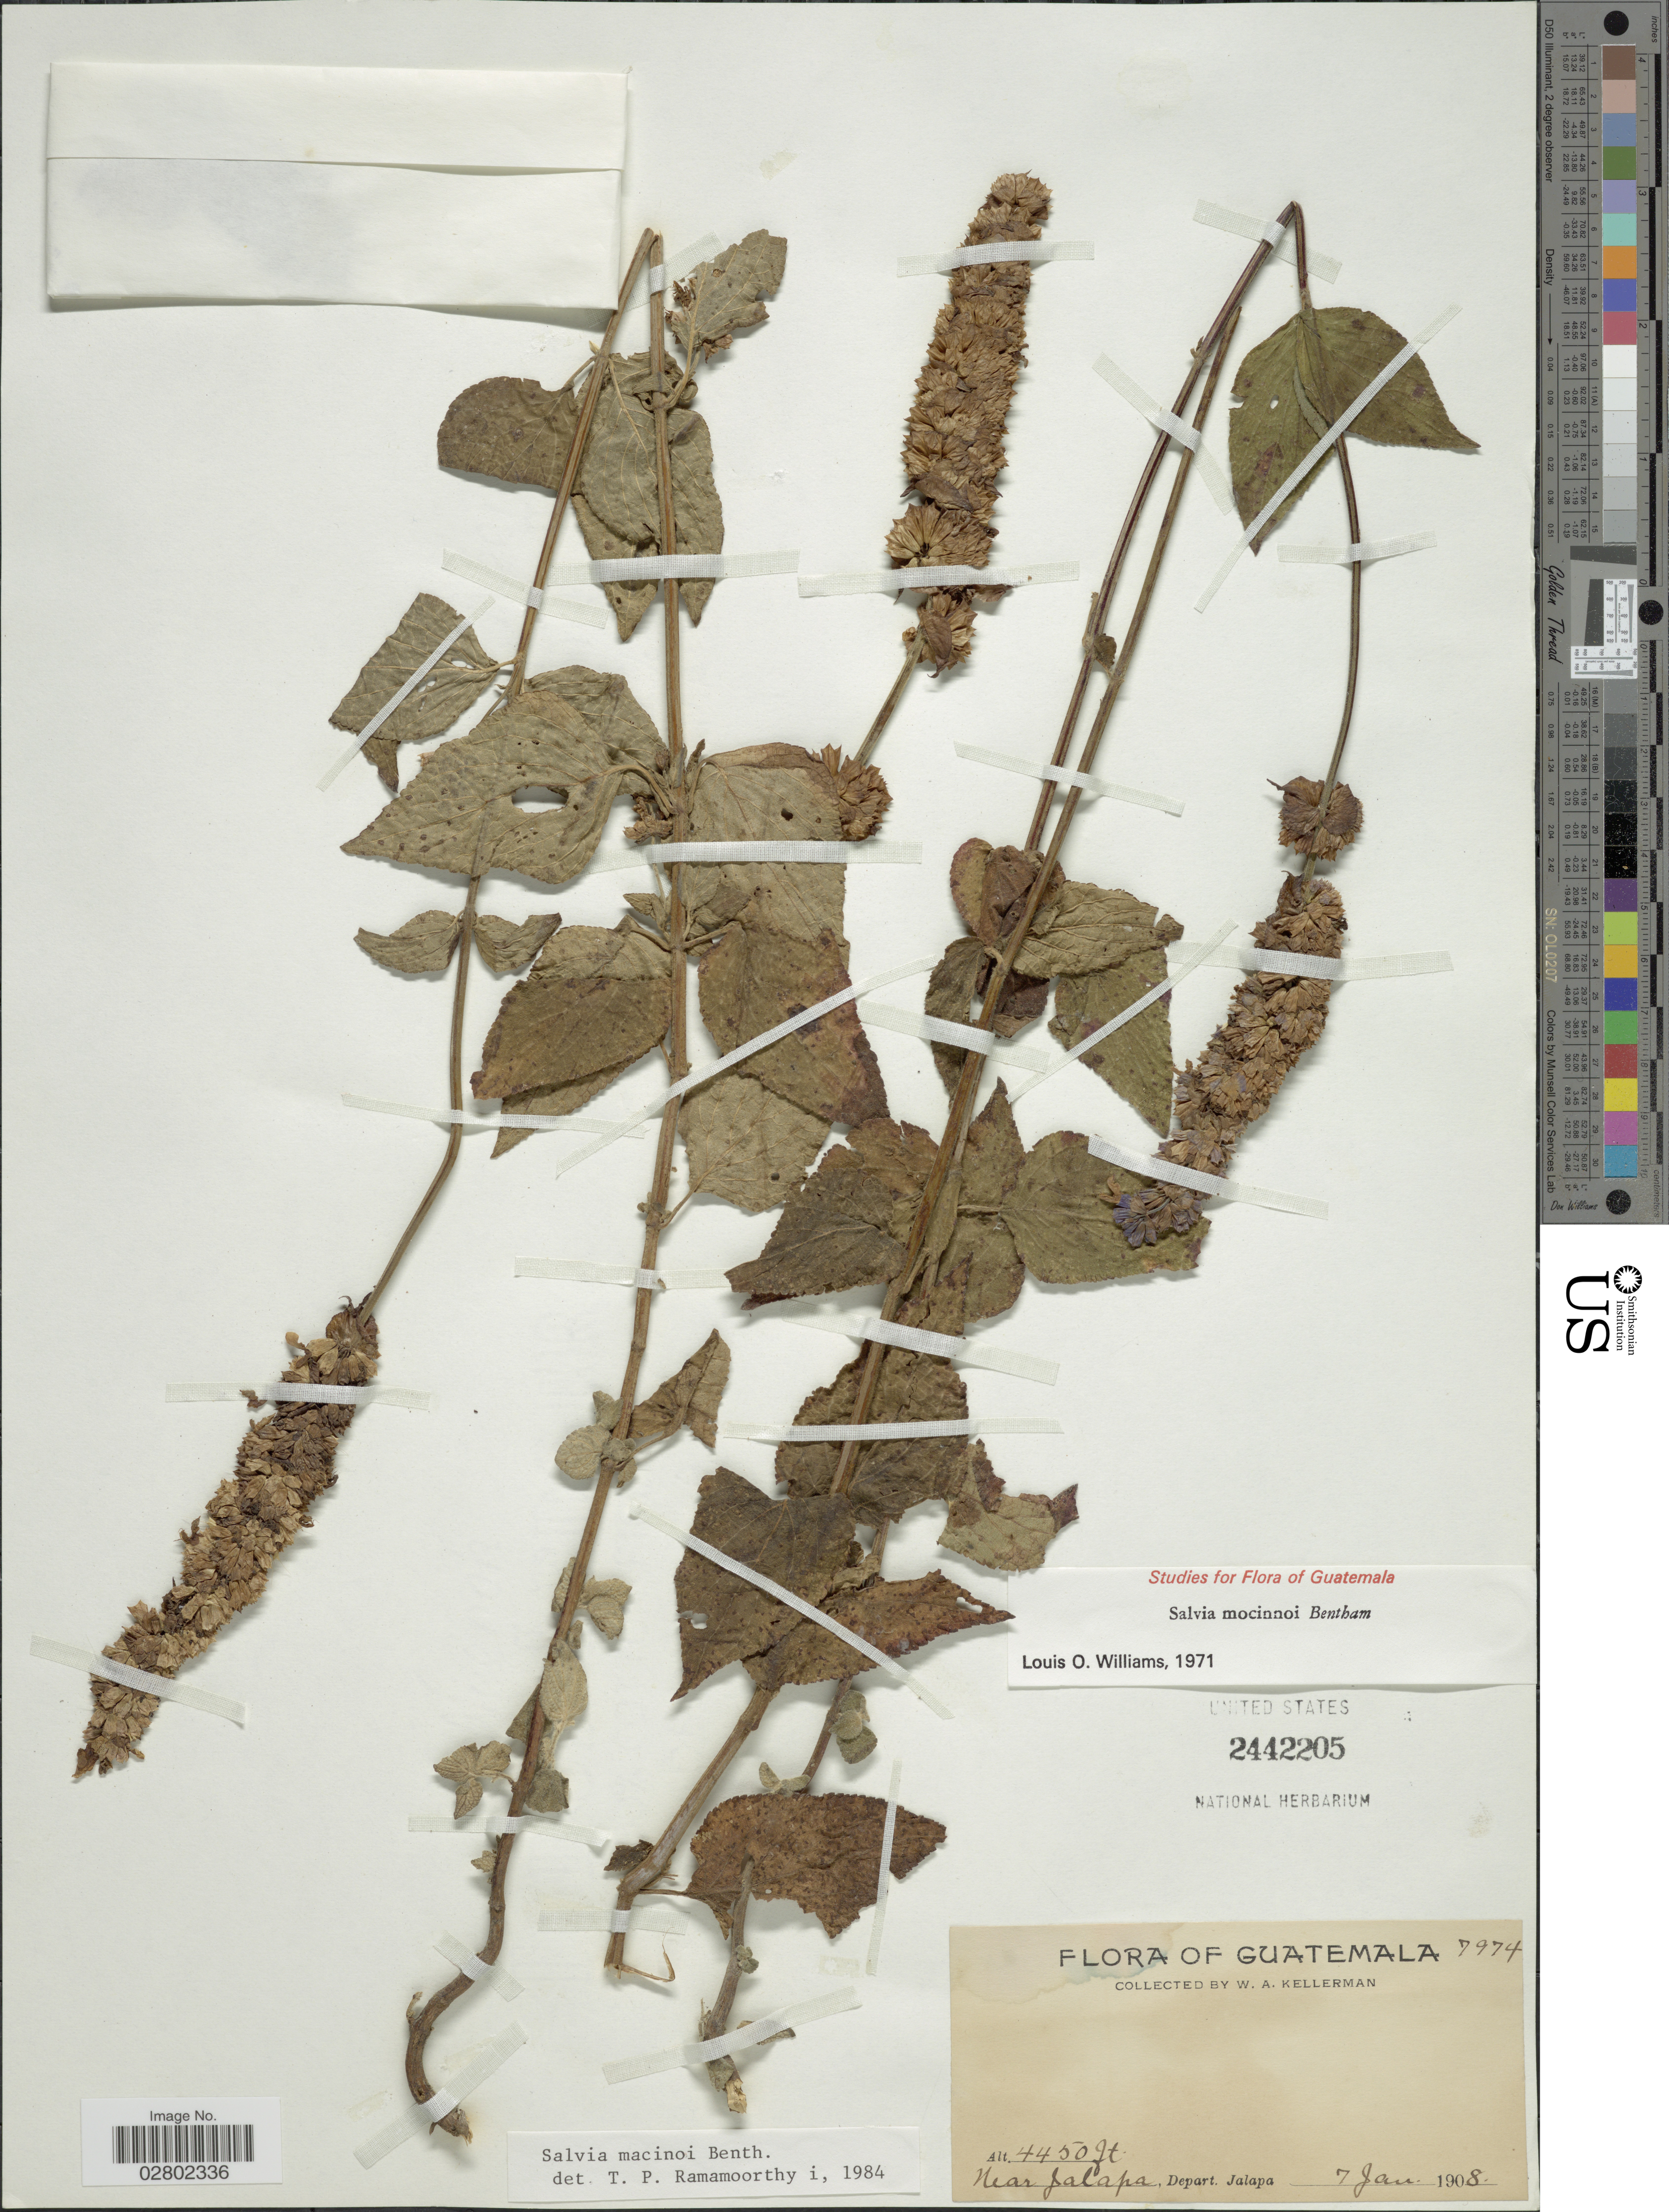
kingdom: Plantae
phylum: Tracheophyta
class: Magnoliopsida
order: Lamiales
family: Lamiaceae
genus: Salvia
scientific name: Salvia mocinoi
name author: Benth.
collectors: W. Kellerman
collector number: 7974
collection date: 1908-01-07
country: Guatemala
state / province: Jalapa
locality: Near Jalapa, Depart. Jalapa.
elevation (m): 1356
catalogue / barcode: US 2442205